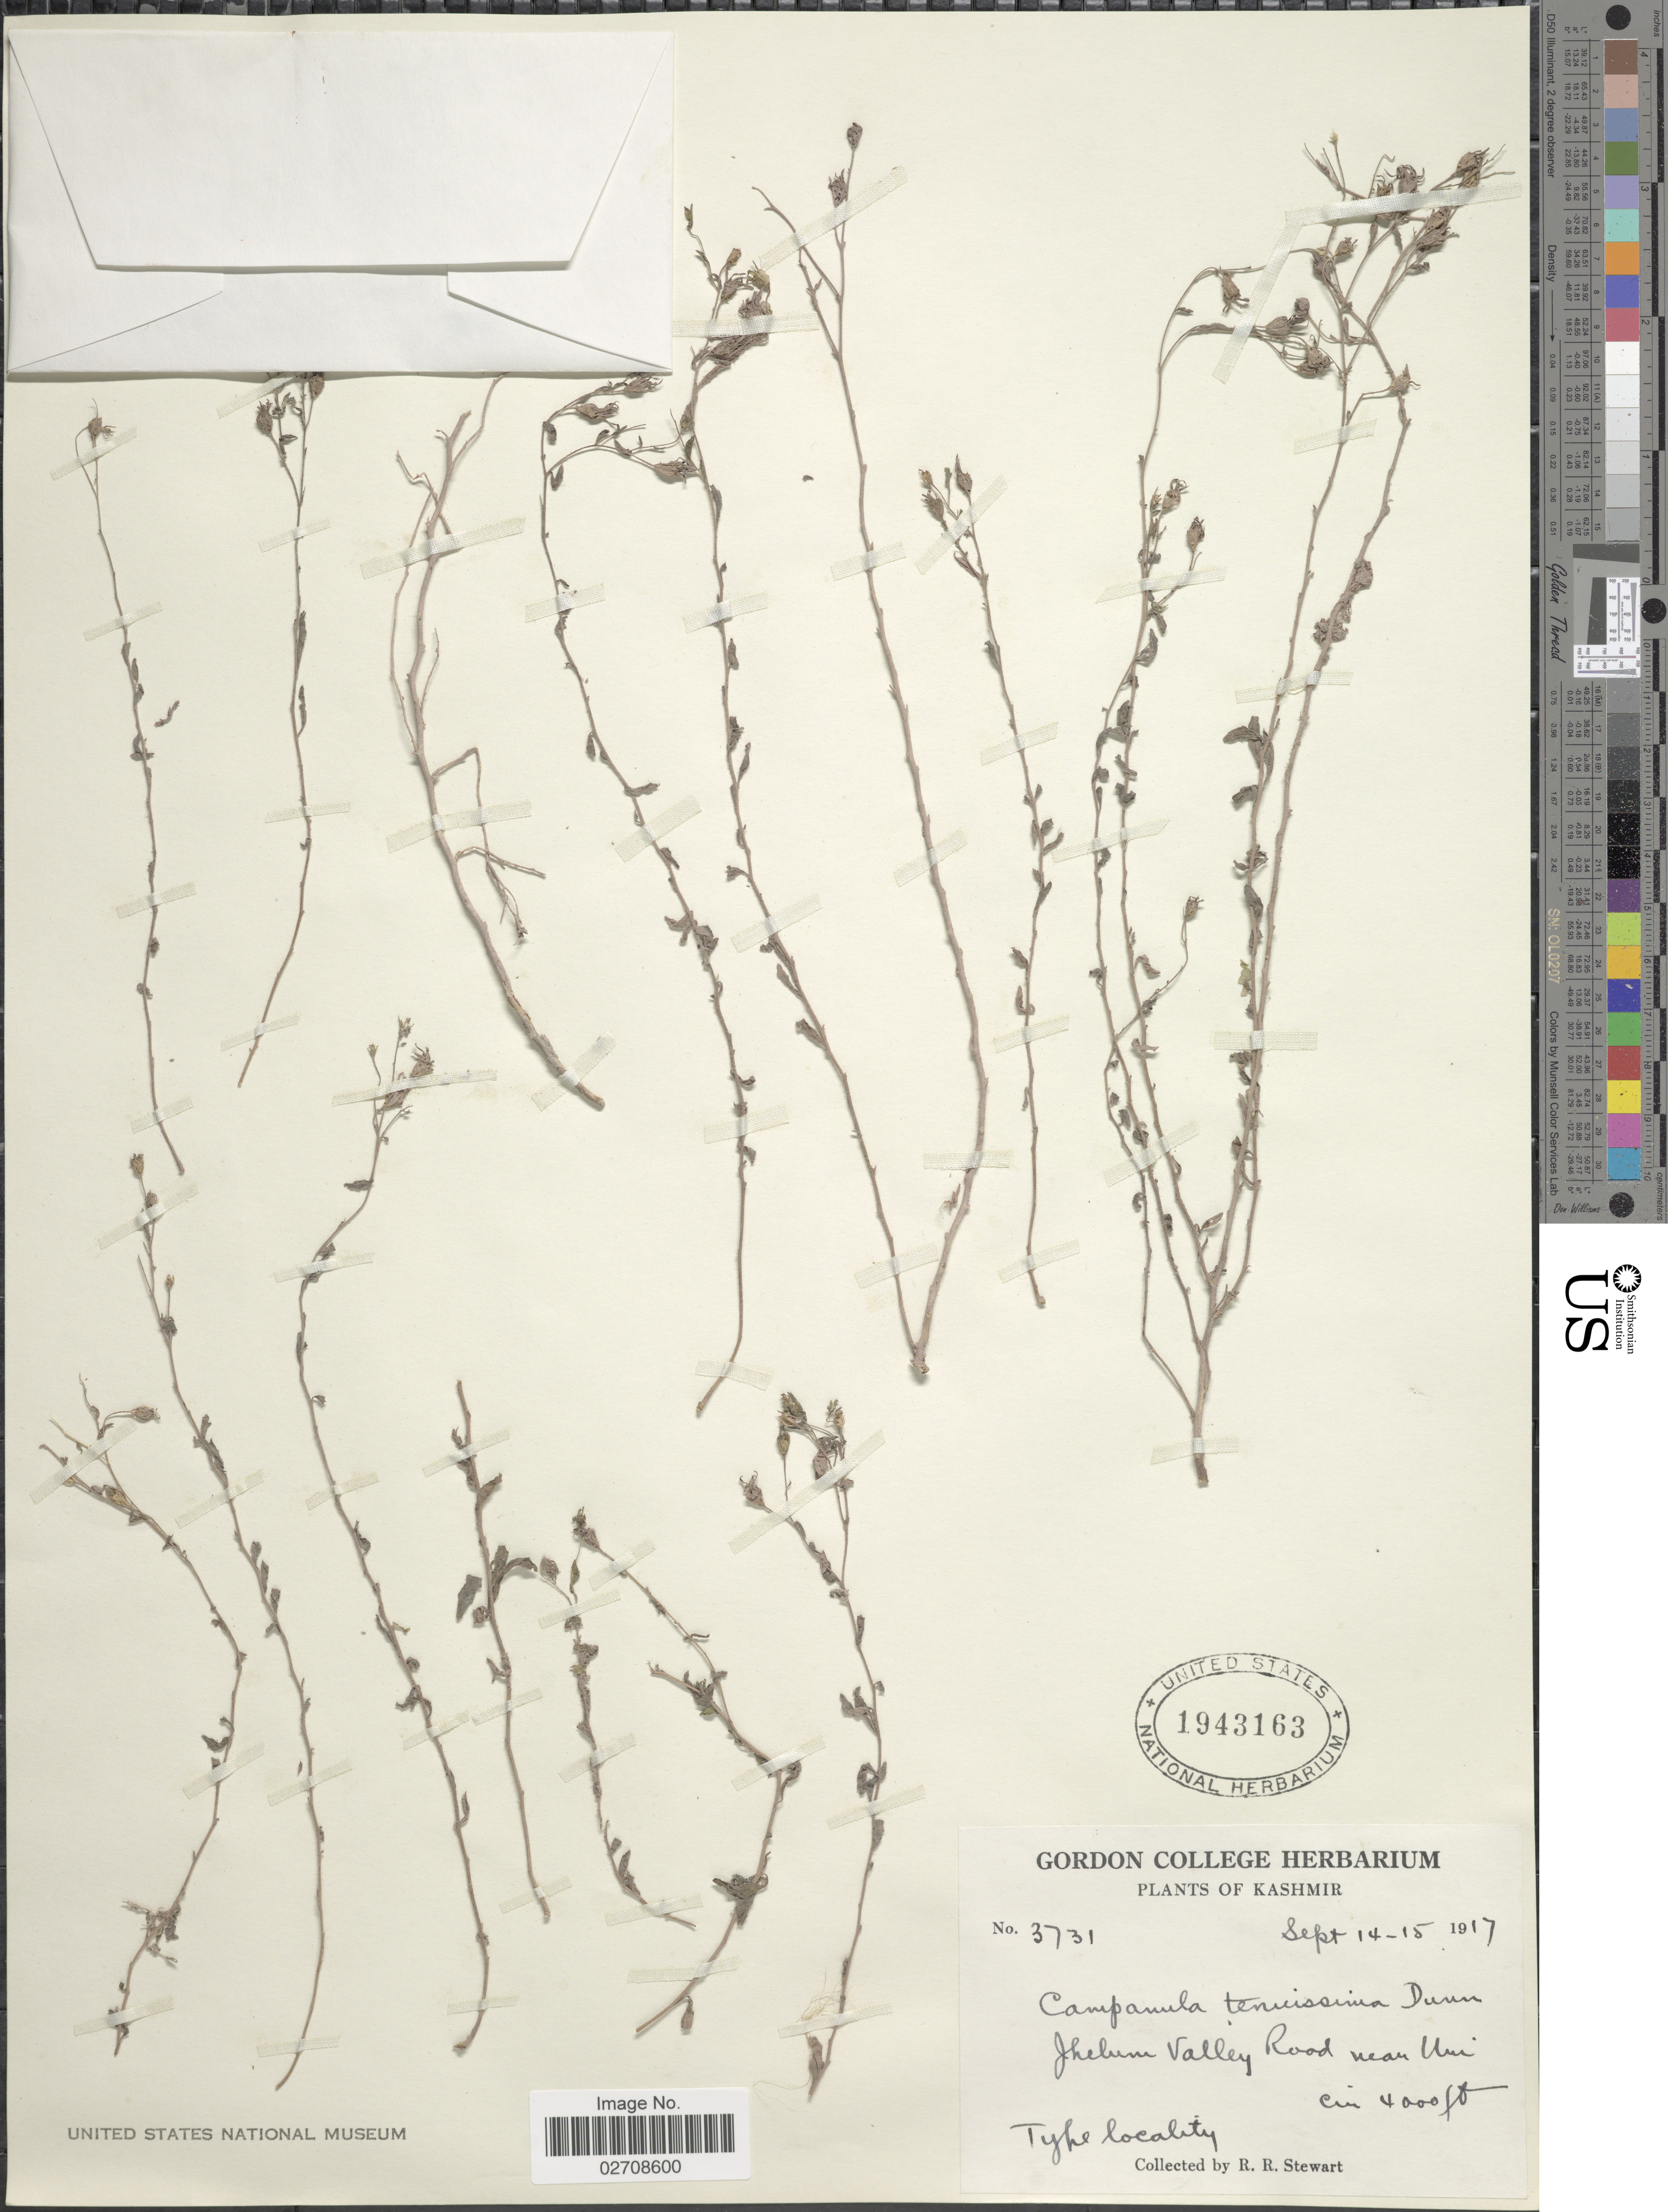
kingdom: Plantae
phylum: Tracheophyta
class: Magnoliopsida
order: Asterales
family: Campanulaceae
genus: Campanula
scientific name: Campanula tenuissima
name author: Dunn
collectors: R. R. Stewart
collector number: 3731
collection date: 1917-09-14/1917-09-15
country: India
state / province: Jammu and Kashmir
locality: Kashmir, Jhelum Valley Road near Uri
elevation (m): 1219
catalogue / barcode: US 1943163